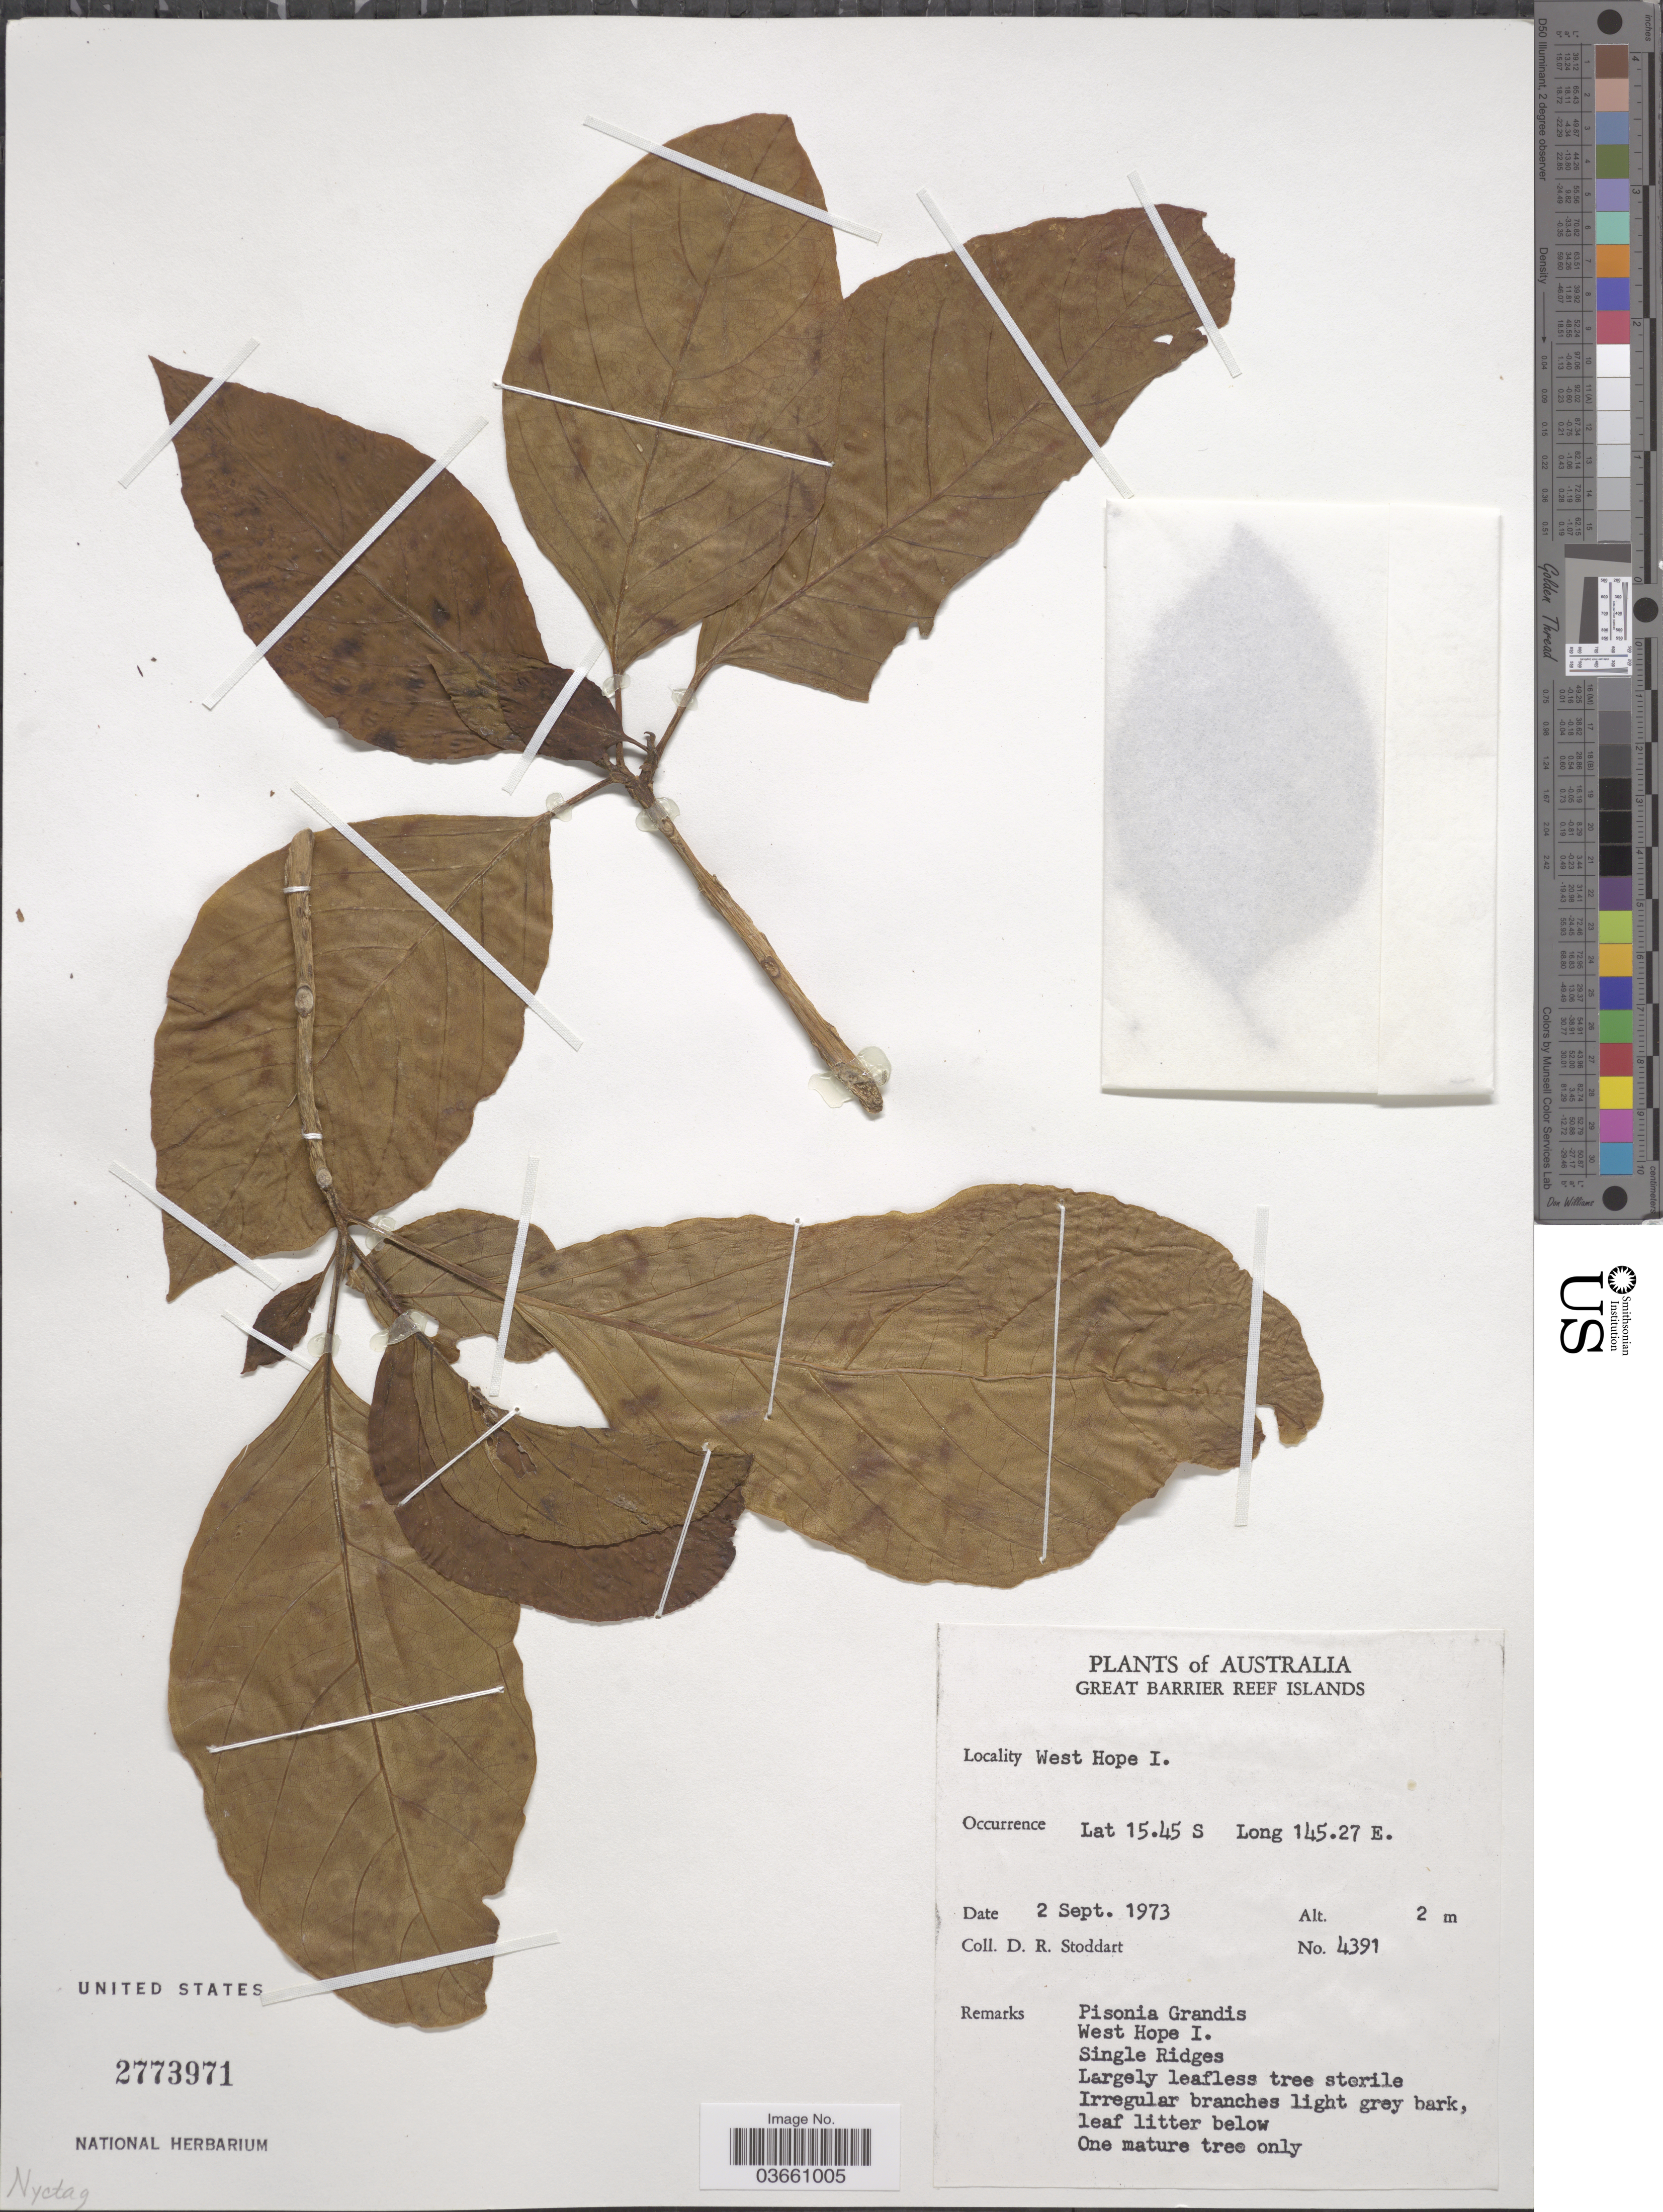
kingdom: Plantae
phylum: Tracheophyta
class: Magnoliopsida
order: Caryophyllales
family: Nyctaginaceae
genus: Pisonia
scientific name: Pisonia grandis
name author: R. Br.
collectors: D. R. Stoddart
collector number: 4391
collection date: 1973-09-02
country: Australia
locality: Great Barrier Reef Islands. West Hope I.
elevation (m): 2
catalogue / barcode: US 2773971